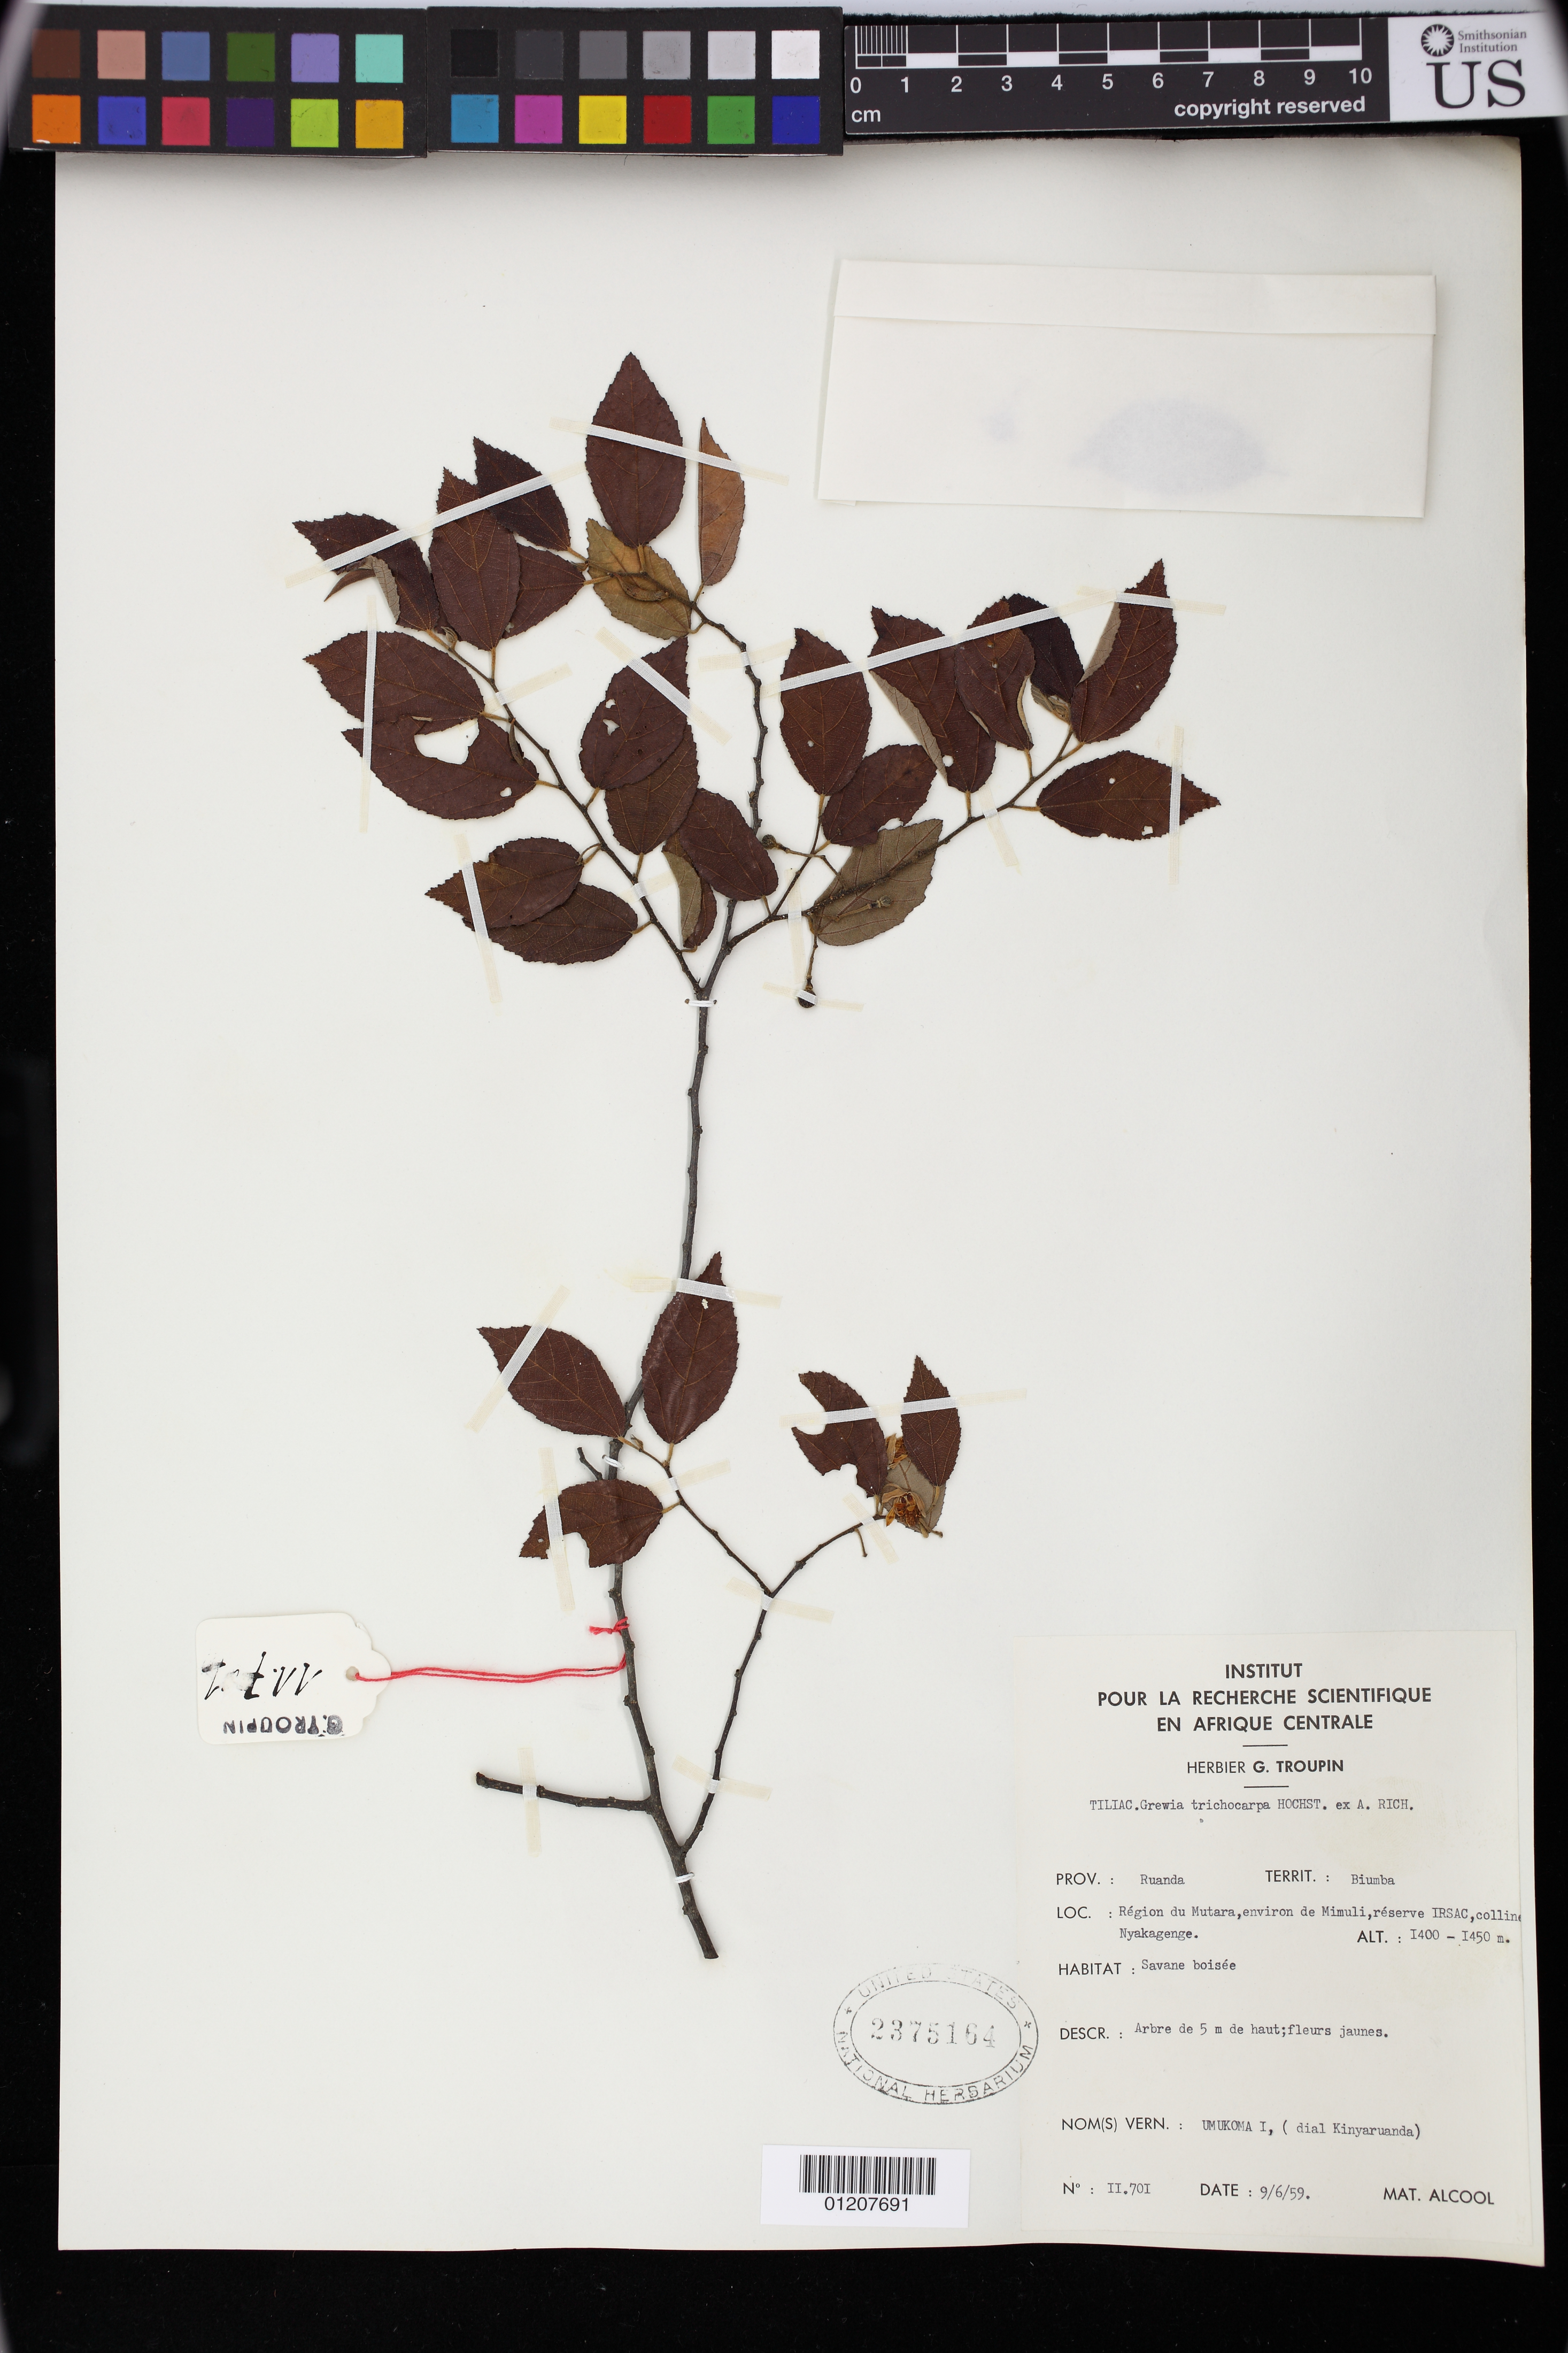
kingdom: Plantae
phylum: Tracheophyta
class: Magnoliopsida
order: Malvales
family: Malvaceae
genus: Grewia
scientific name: Grewia trichocarpa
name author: Hochst. ex A. Rich.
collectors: G. Troupin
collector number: II.701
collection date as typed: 09 Jun 1959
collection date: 1959-06-09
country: Rwanda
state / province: Est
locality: Prov.: Ruanda, Territ.: Biumba. Loc.: Region du Mutara, environ de Mimuli, reserve IRSAC, colline Nyakagenge.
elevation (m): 1400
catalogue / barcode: US 2375164